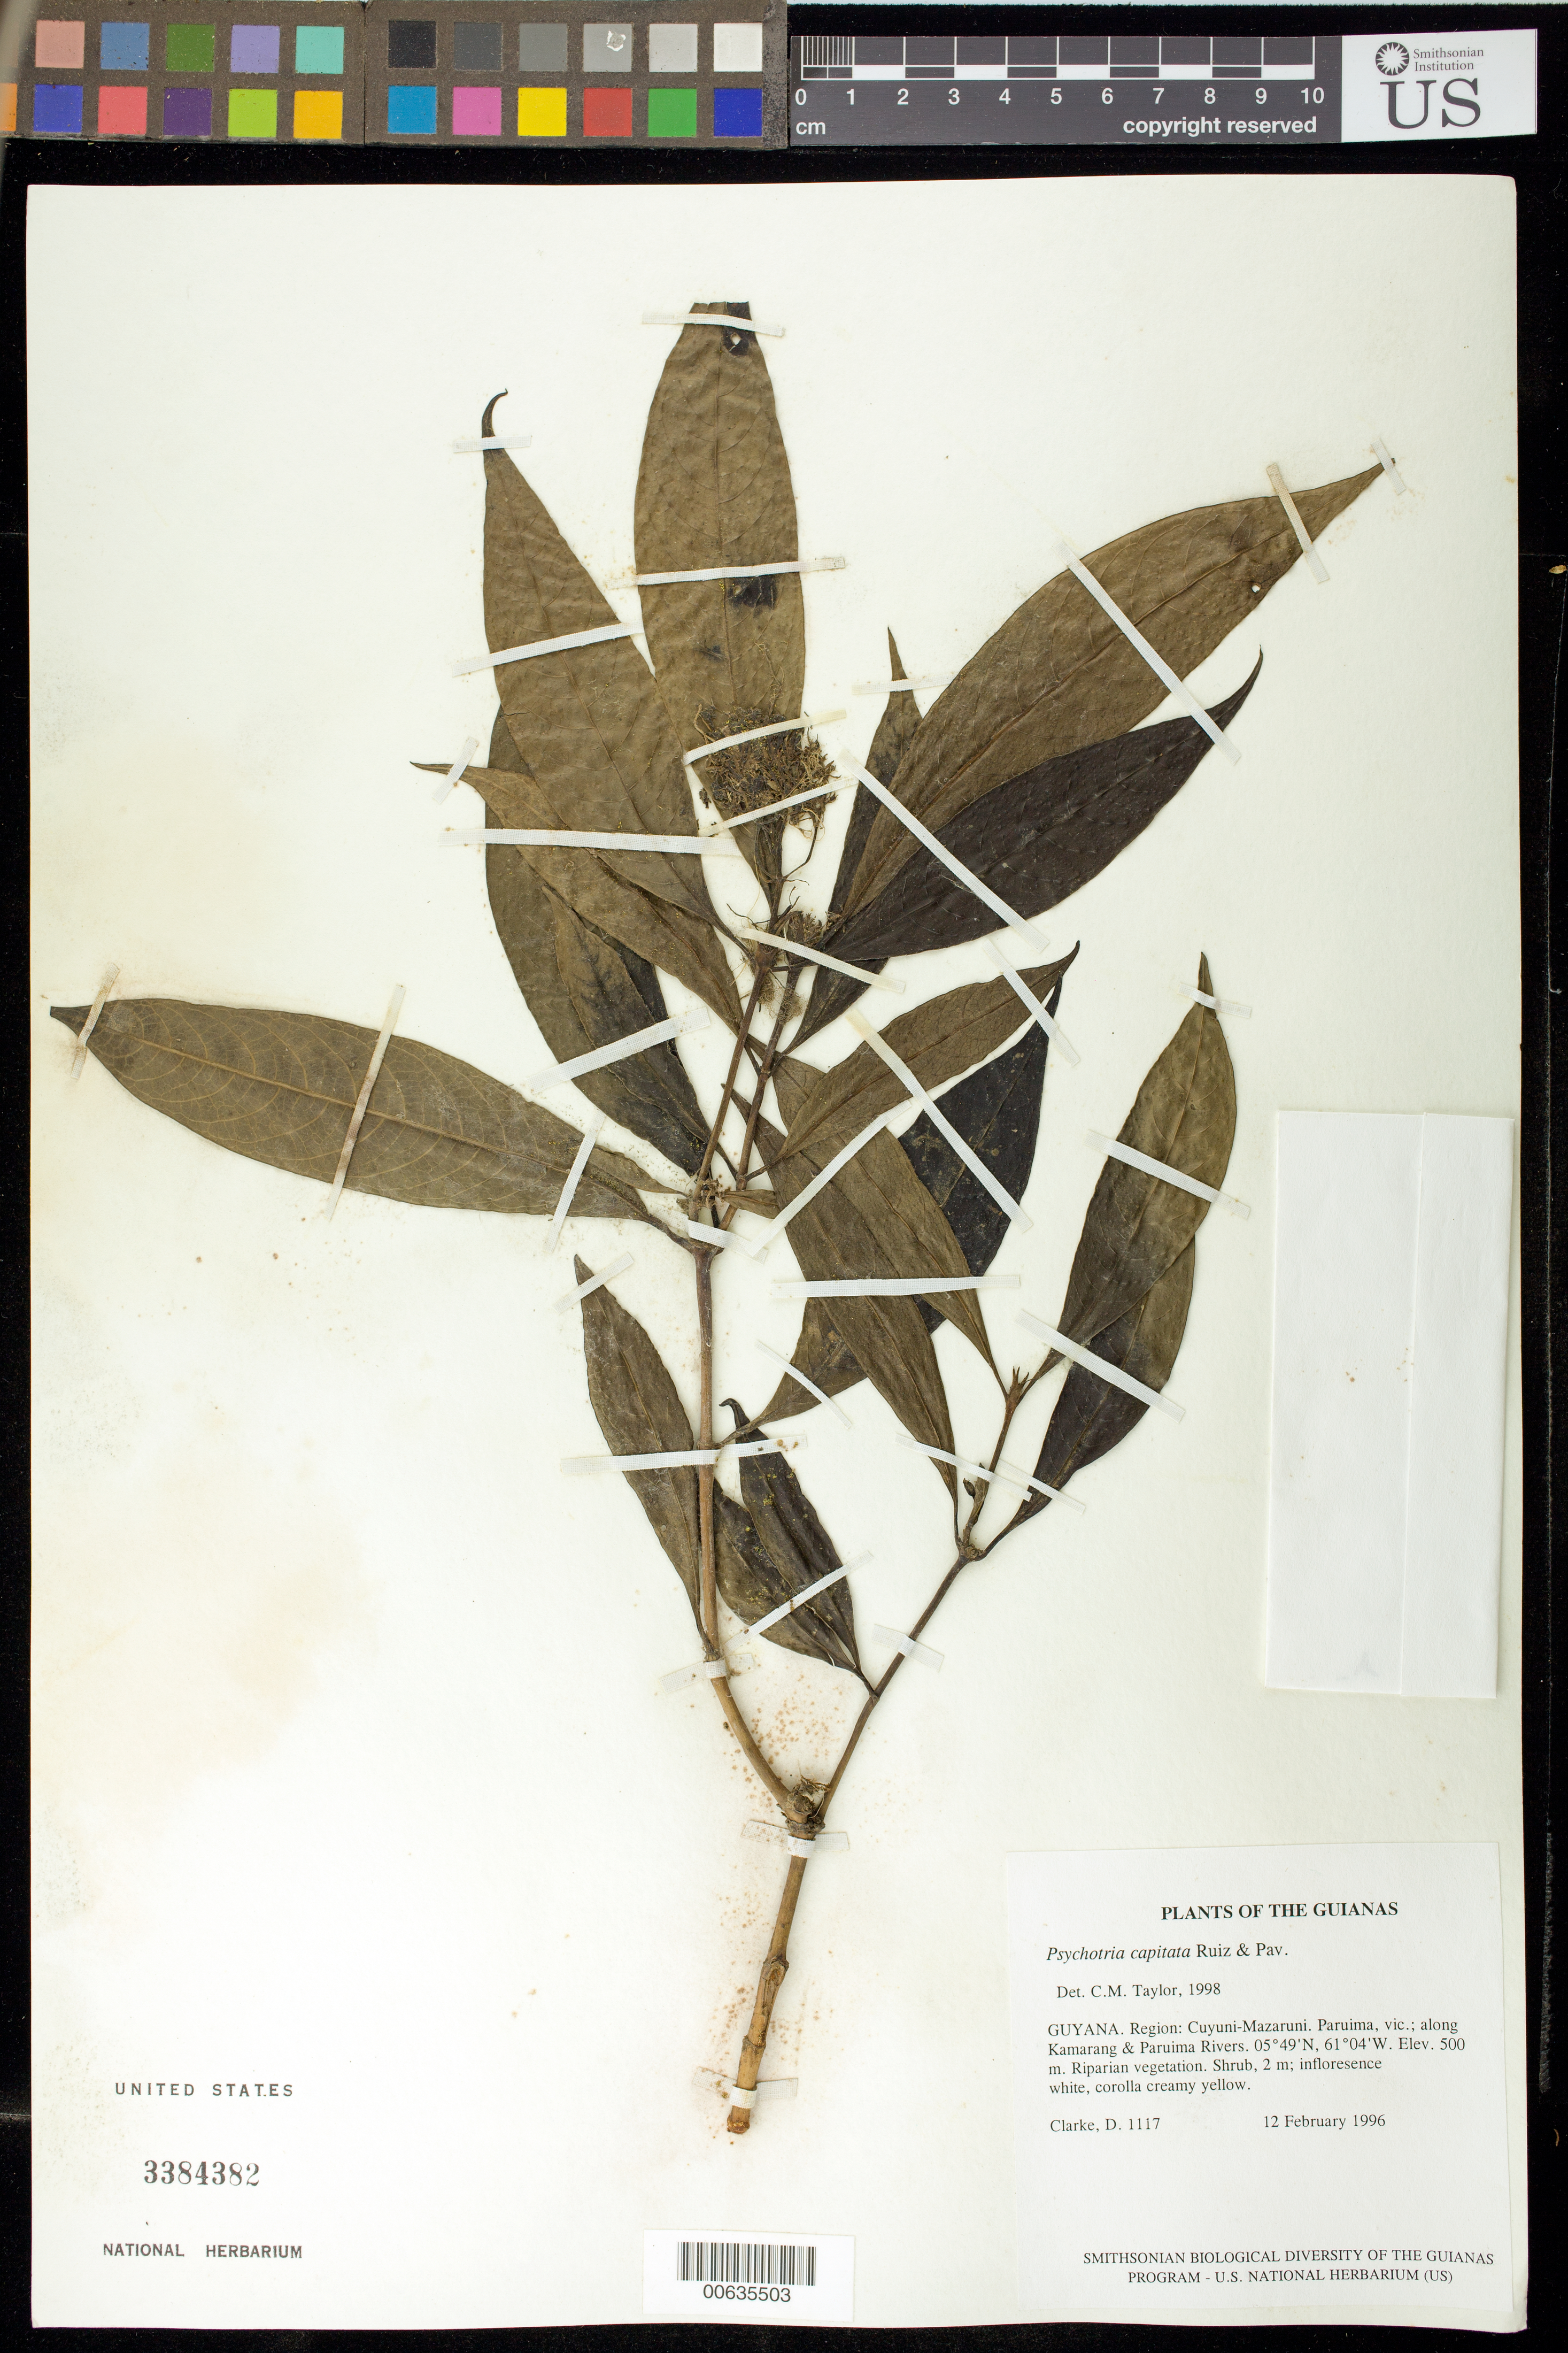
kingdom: Plantae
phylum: Tracheophyta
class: Magnoliopsida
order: Gentianales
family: Rubiaceae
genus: Palicourea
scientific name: Palicourea violacea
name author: (Aubl.) A. Rich.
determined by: Kirkbride, J. H., Jr.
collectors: H. D. Clarke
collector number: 1117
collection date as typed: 12 February 1996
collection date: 1996-02-12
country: Guyana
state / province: Cuyuni-Mazaruni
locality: Paruima, vic.; along Kamarang & Paruima Rivers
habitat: Riparian vegetation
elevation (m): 500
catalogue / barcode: US 3384382